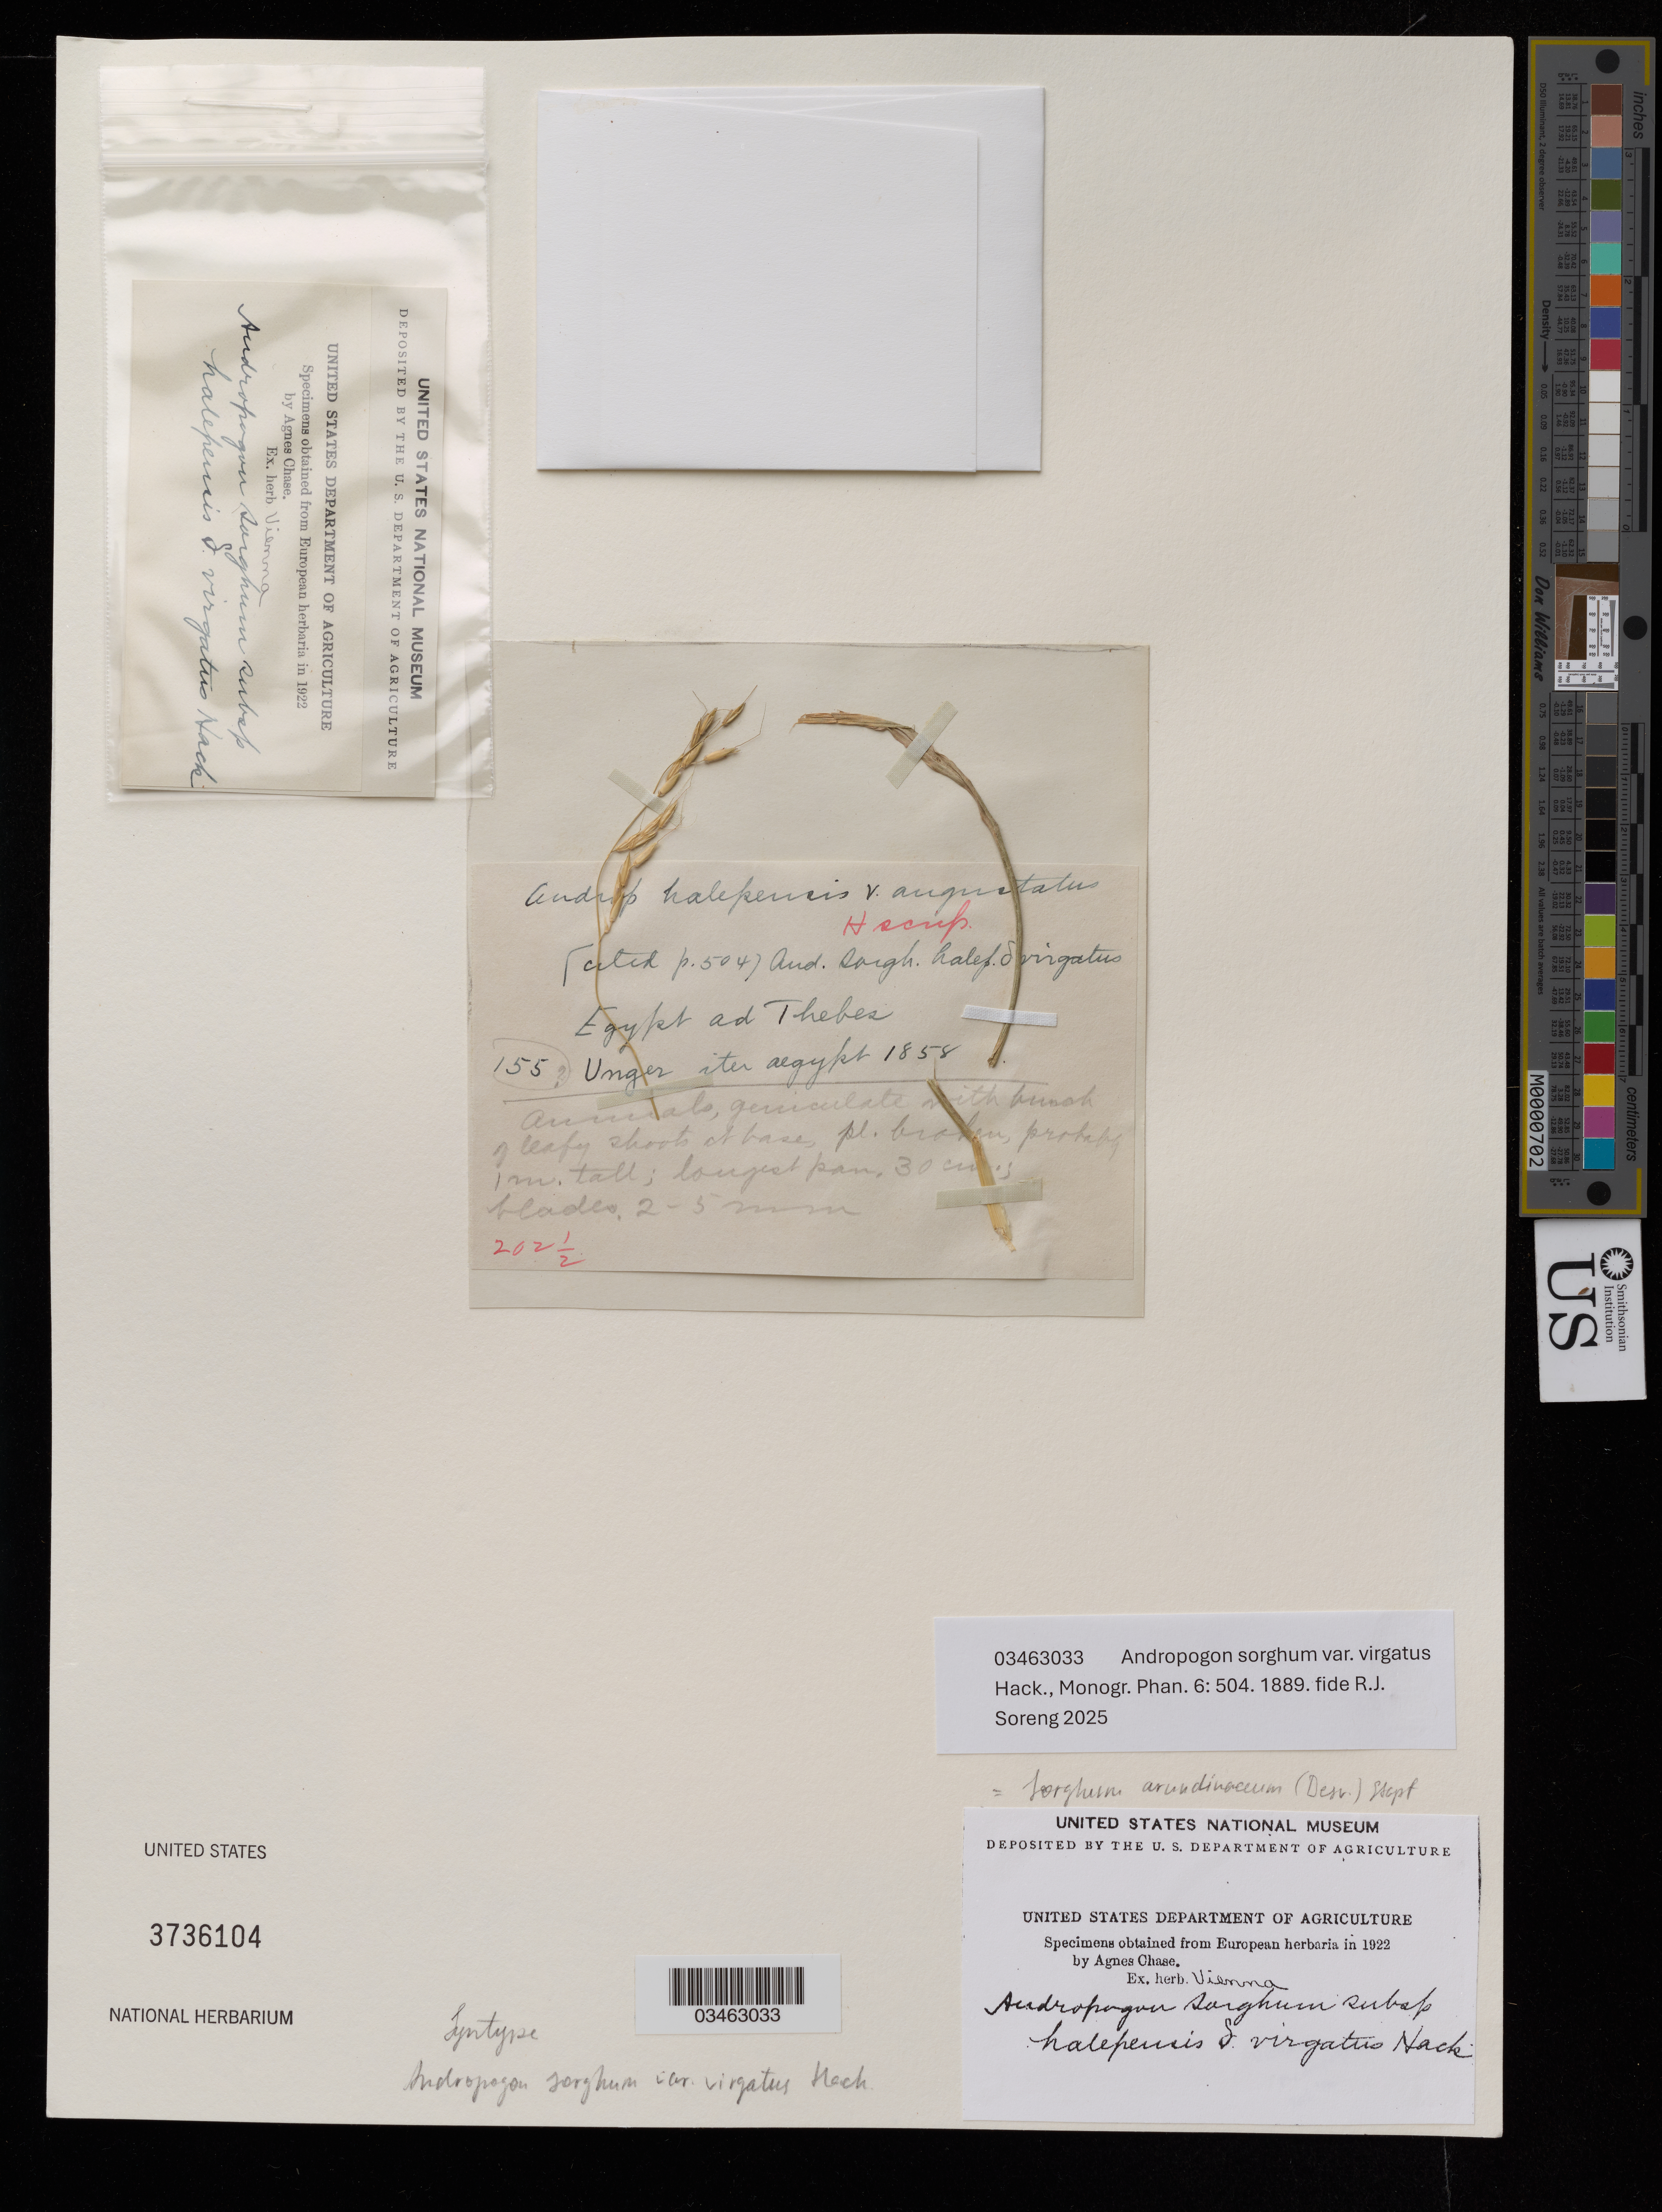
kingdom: Plantae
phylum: Tracheophyta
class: Liliopsida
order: Poales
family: Poaceae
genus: Andropogon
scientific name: Andropogon sorghum var. virgatus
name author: Hack.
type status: Syntype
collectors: -. Unger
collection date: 1858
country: Egypt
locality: Inter aegipt. Egipt ad Thebes.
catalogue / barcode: US 3736104